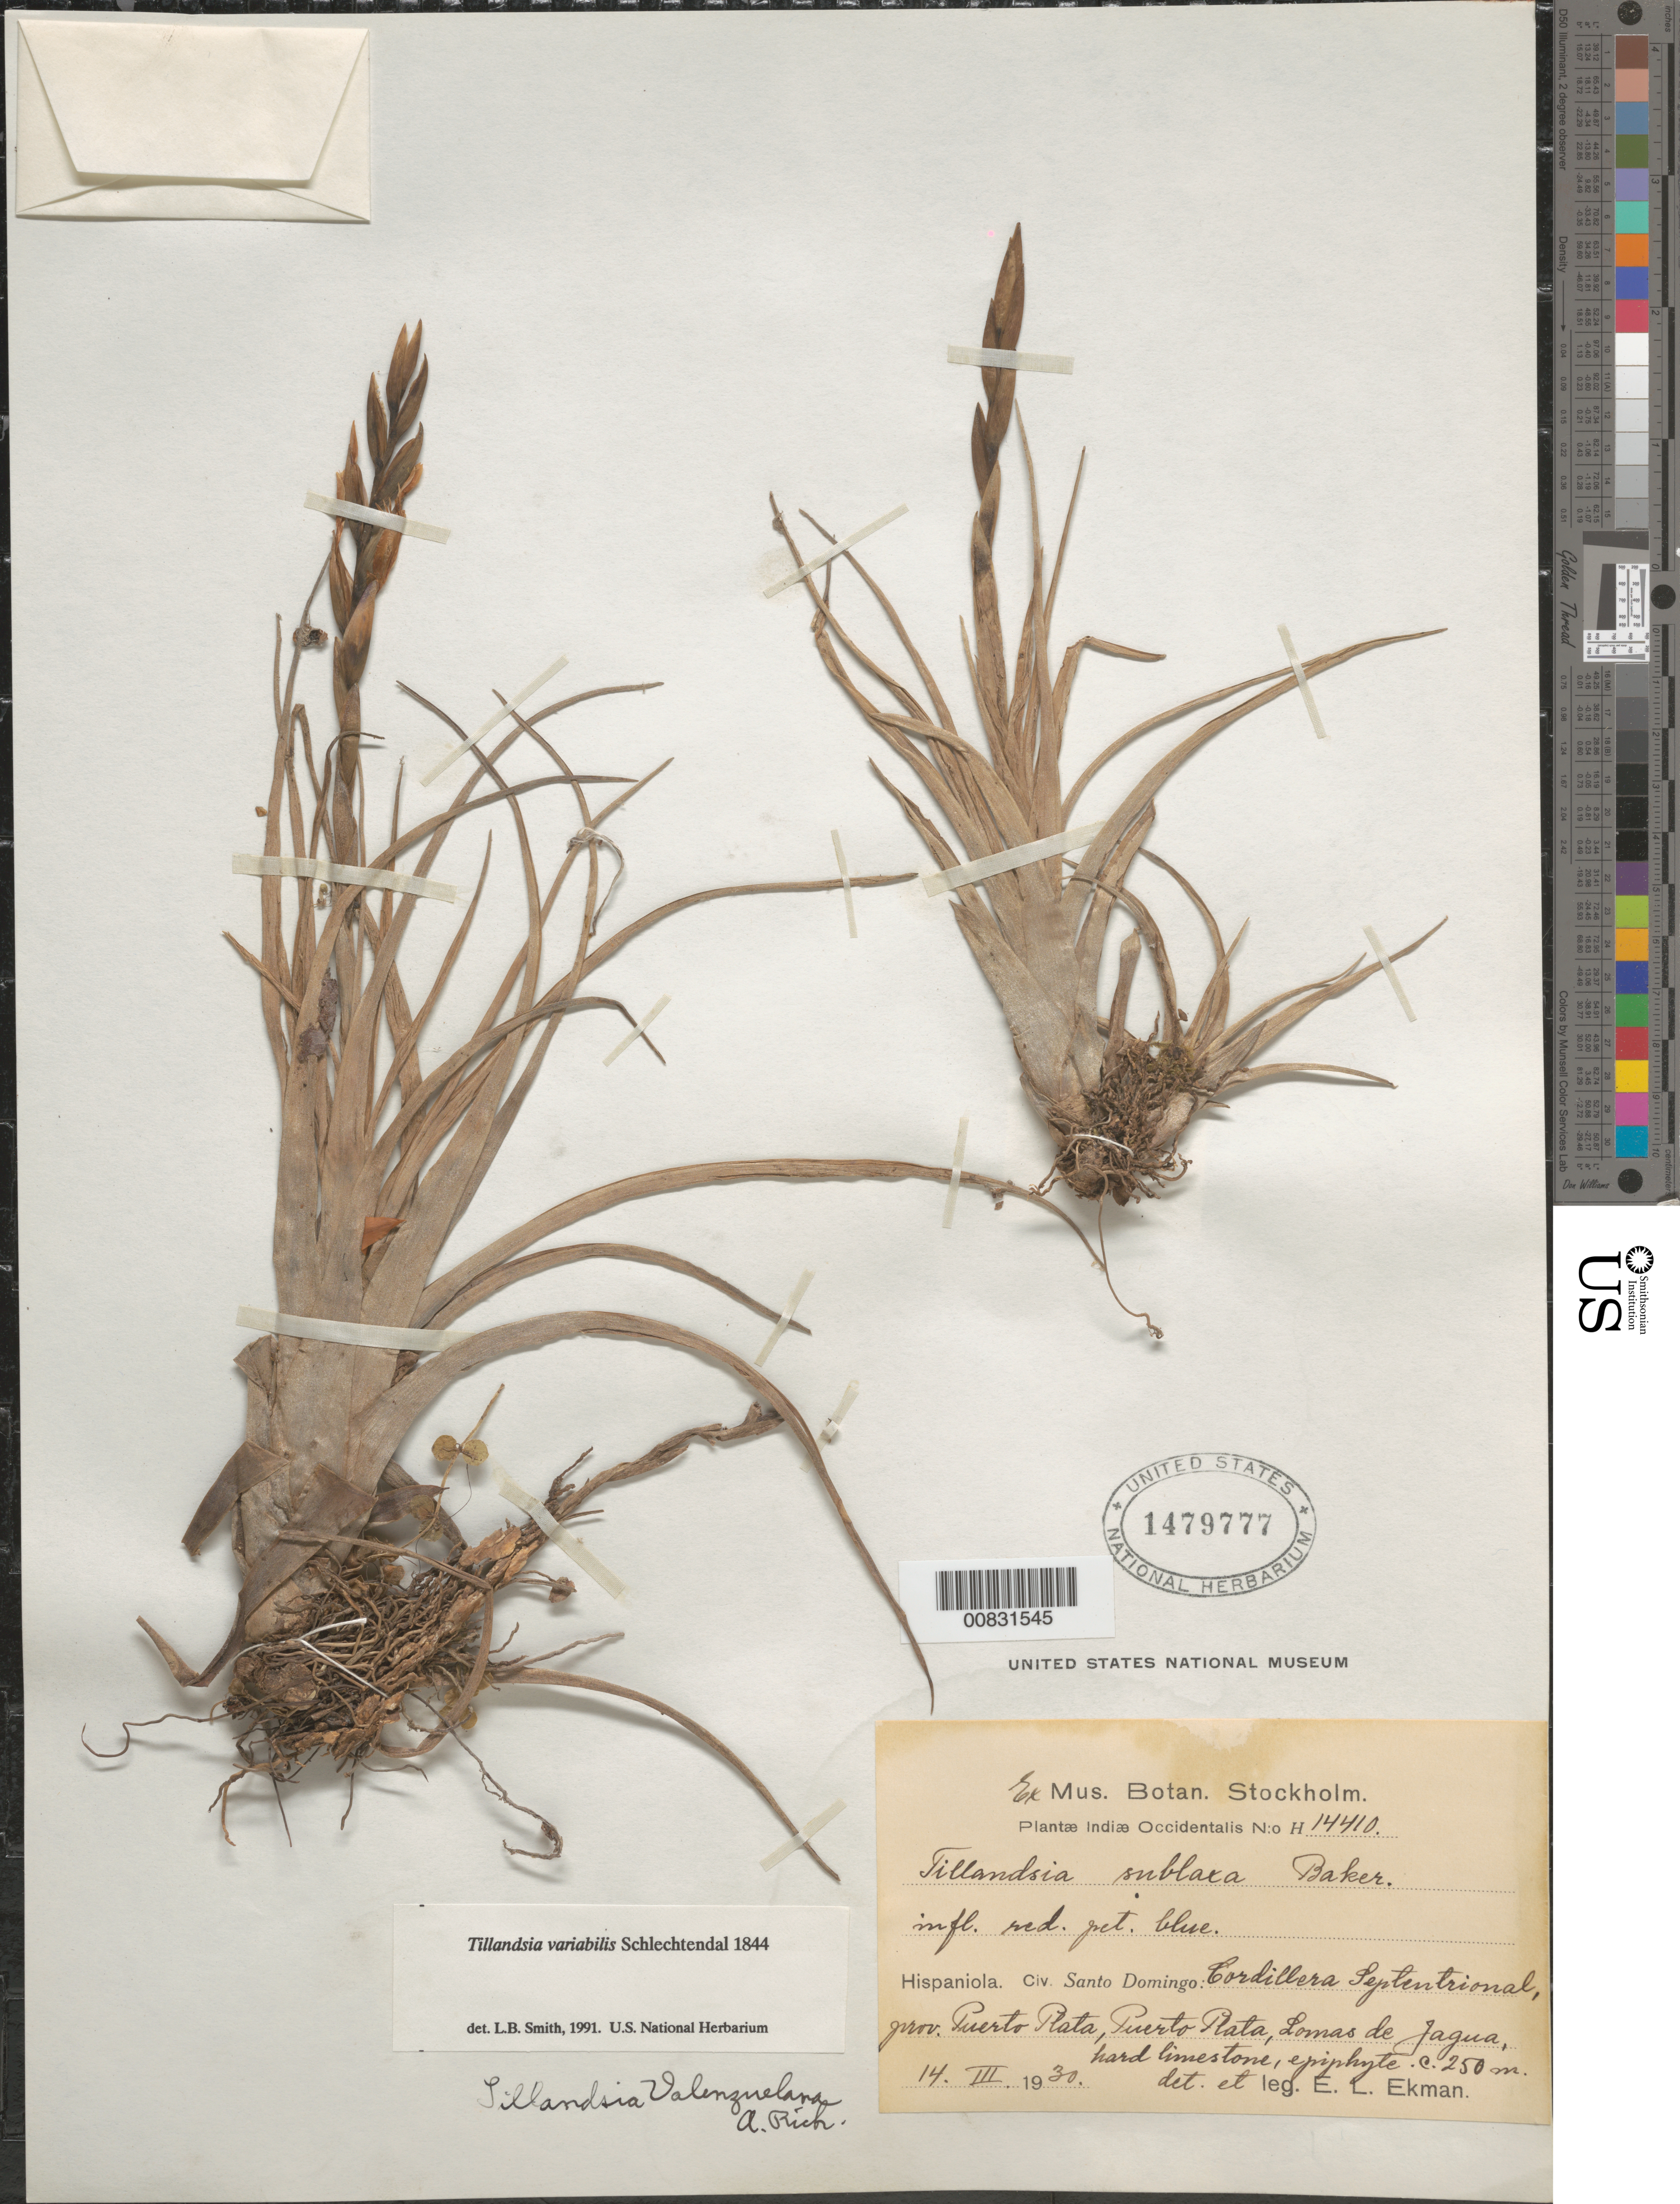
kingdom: Plantae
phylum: Tracheophyta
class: Liliopsida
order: Poales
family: Bromeliaceae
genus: Tillandsia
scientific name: Tillandsia variabilis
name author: Schltdl.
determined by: Smith, Lyman B., (US), NMNH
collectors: E. L. Ekman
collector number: H 14410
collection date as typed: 14 Mar 1930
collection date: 1930-03-14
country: Dominican Republic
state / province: Puerto Plata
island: Hispaniola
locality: Coordillera Septentrional. Prov. Puerto Plata, Puerto Plata, Lomas de Jagua.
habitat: Hard limestone.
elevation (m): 250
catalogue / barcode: US 1479777